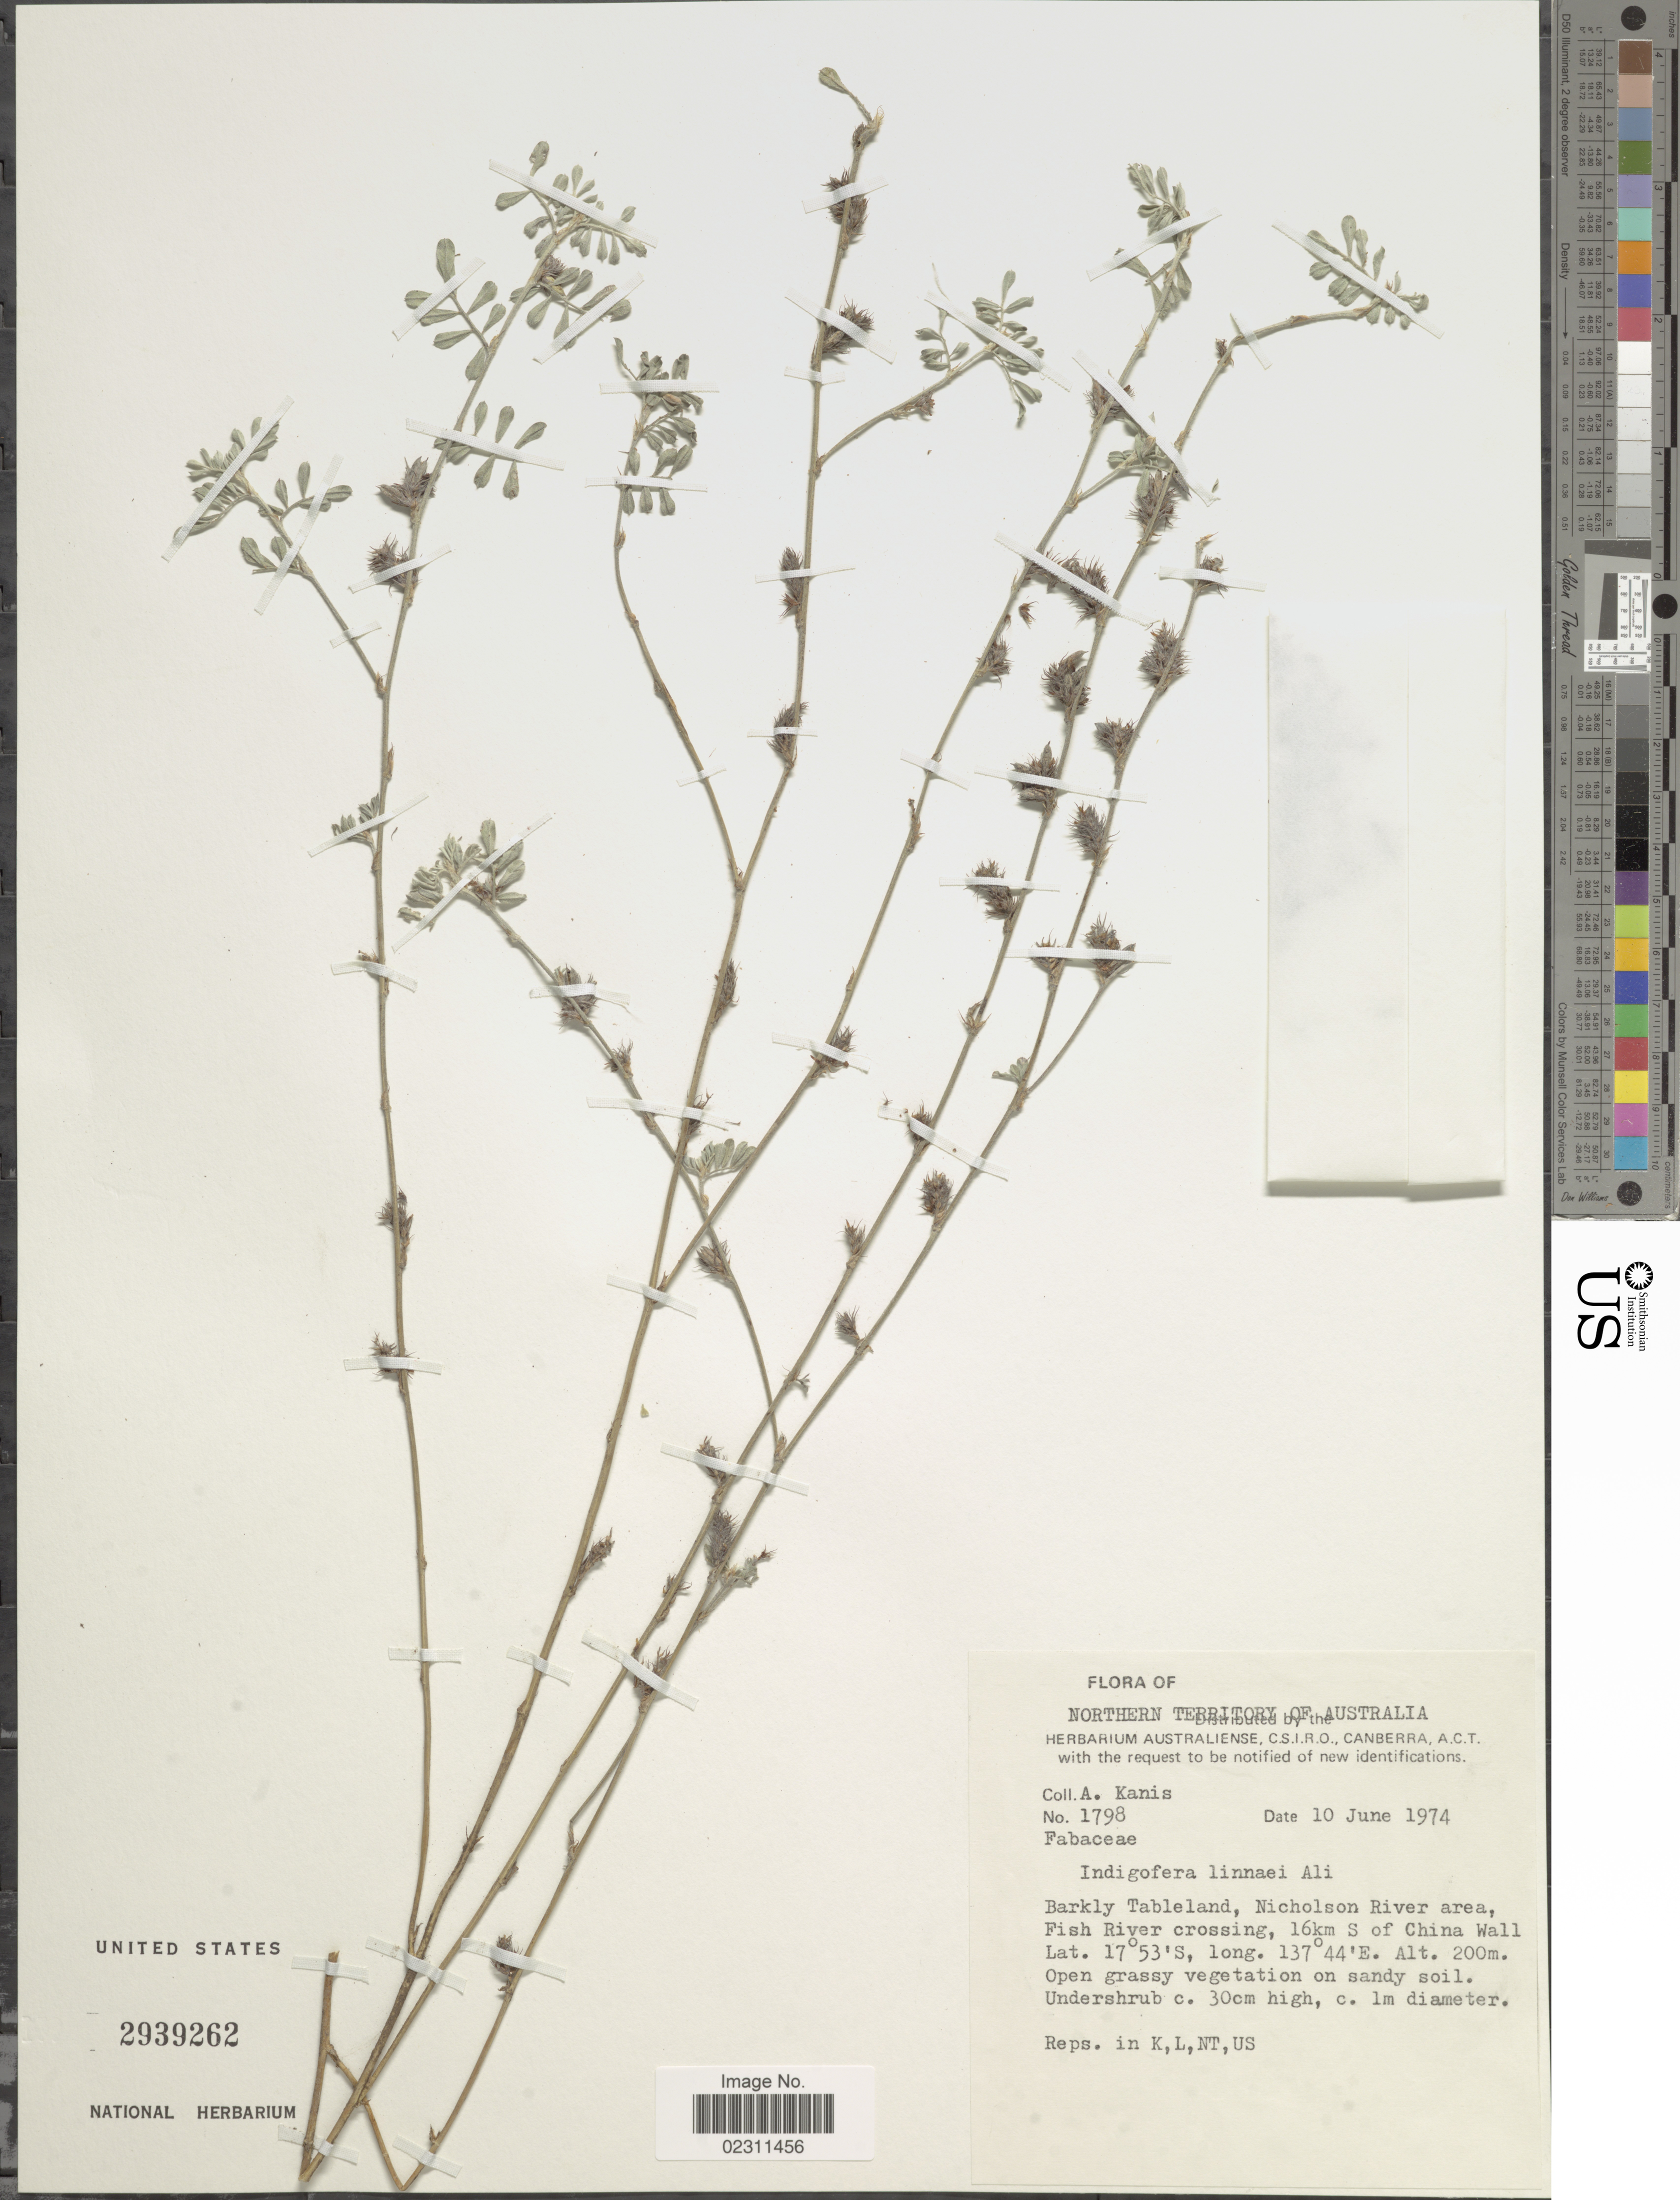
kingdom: Plantae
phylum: Tracheophyta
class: Magnoliopsida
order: Fabales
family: Fabaceae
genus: Indigofera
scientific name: Indigofera enneaphylla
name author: Eckl. & Zeyh.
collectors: A. Kanis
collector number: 1798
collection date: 1974-06-10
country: Australia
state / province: Northern Territory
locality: Barkly Tableland, Nicholson River area, Fish River crossing, 16km S of China Wall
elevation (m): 200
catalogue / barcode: US 2939262